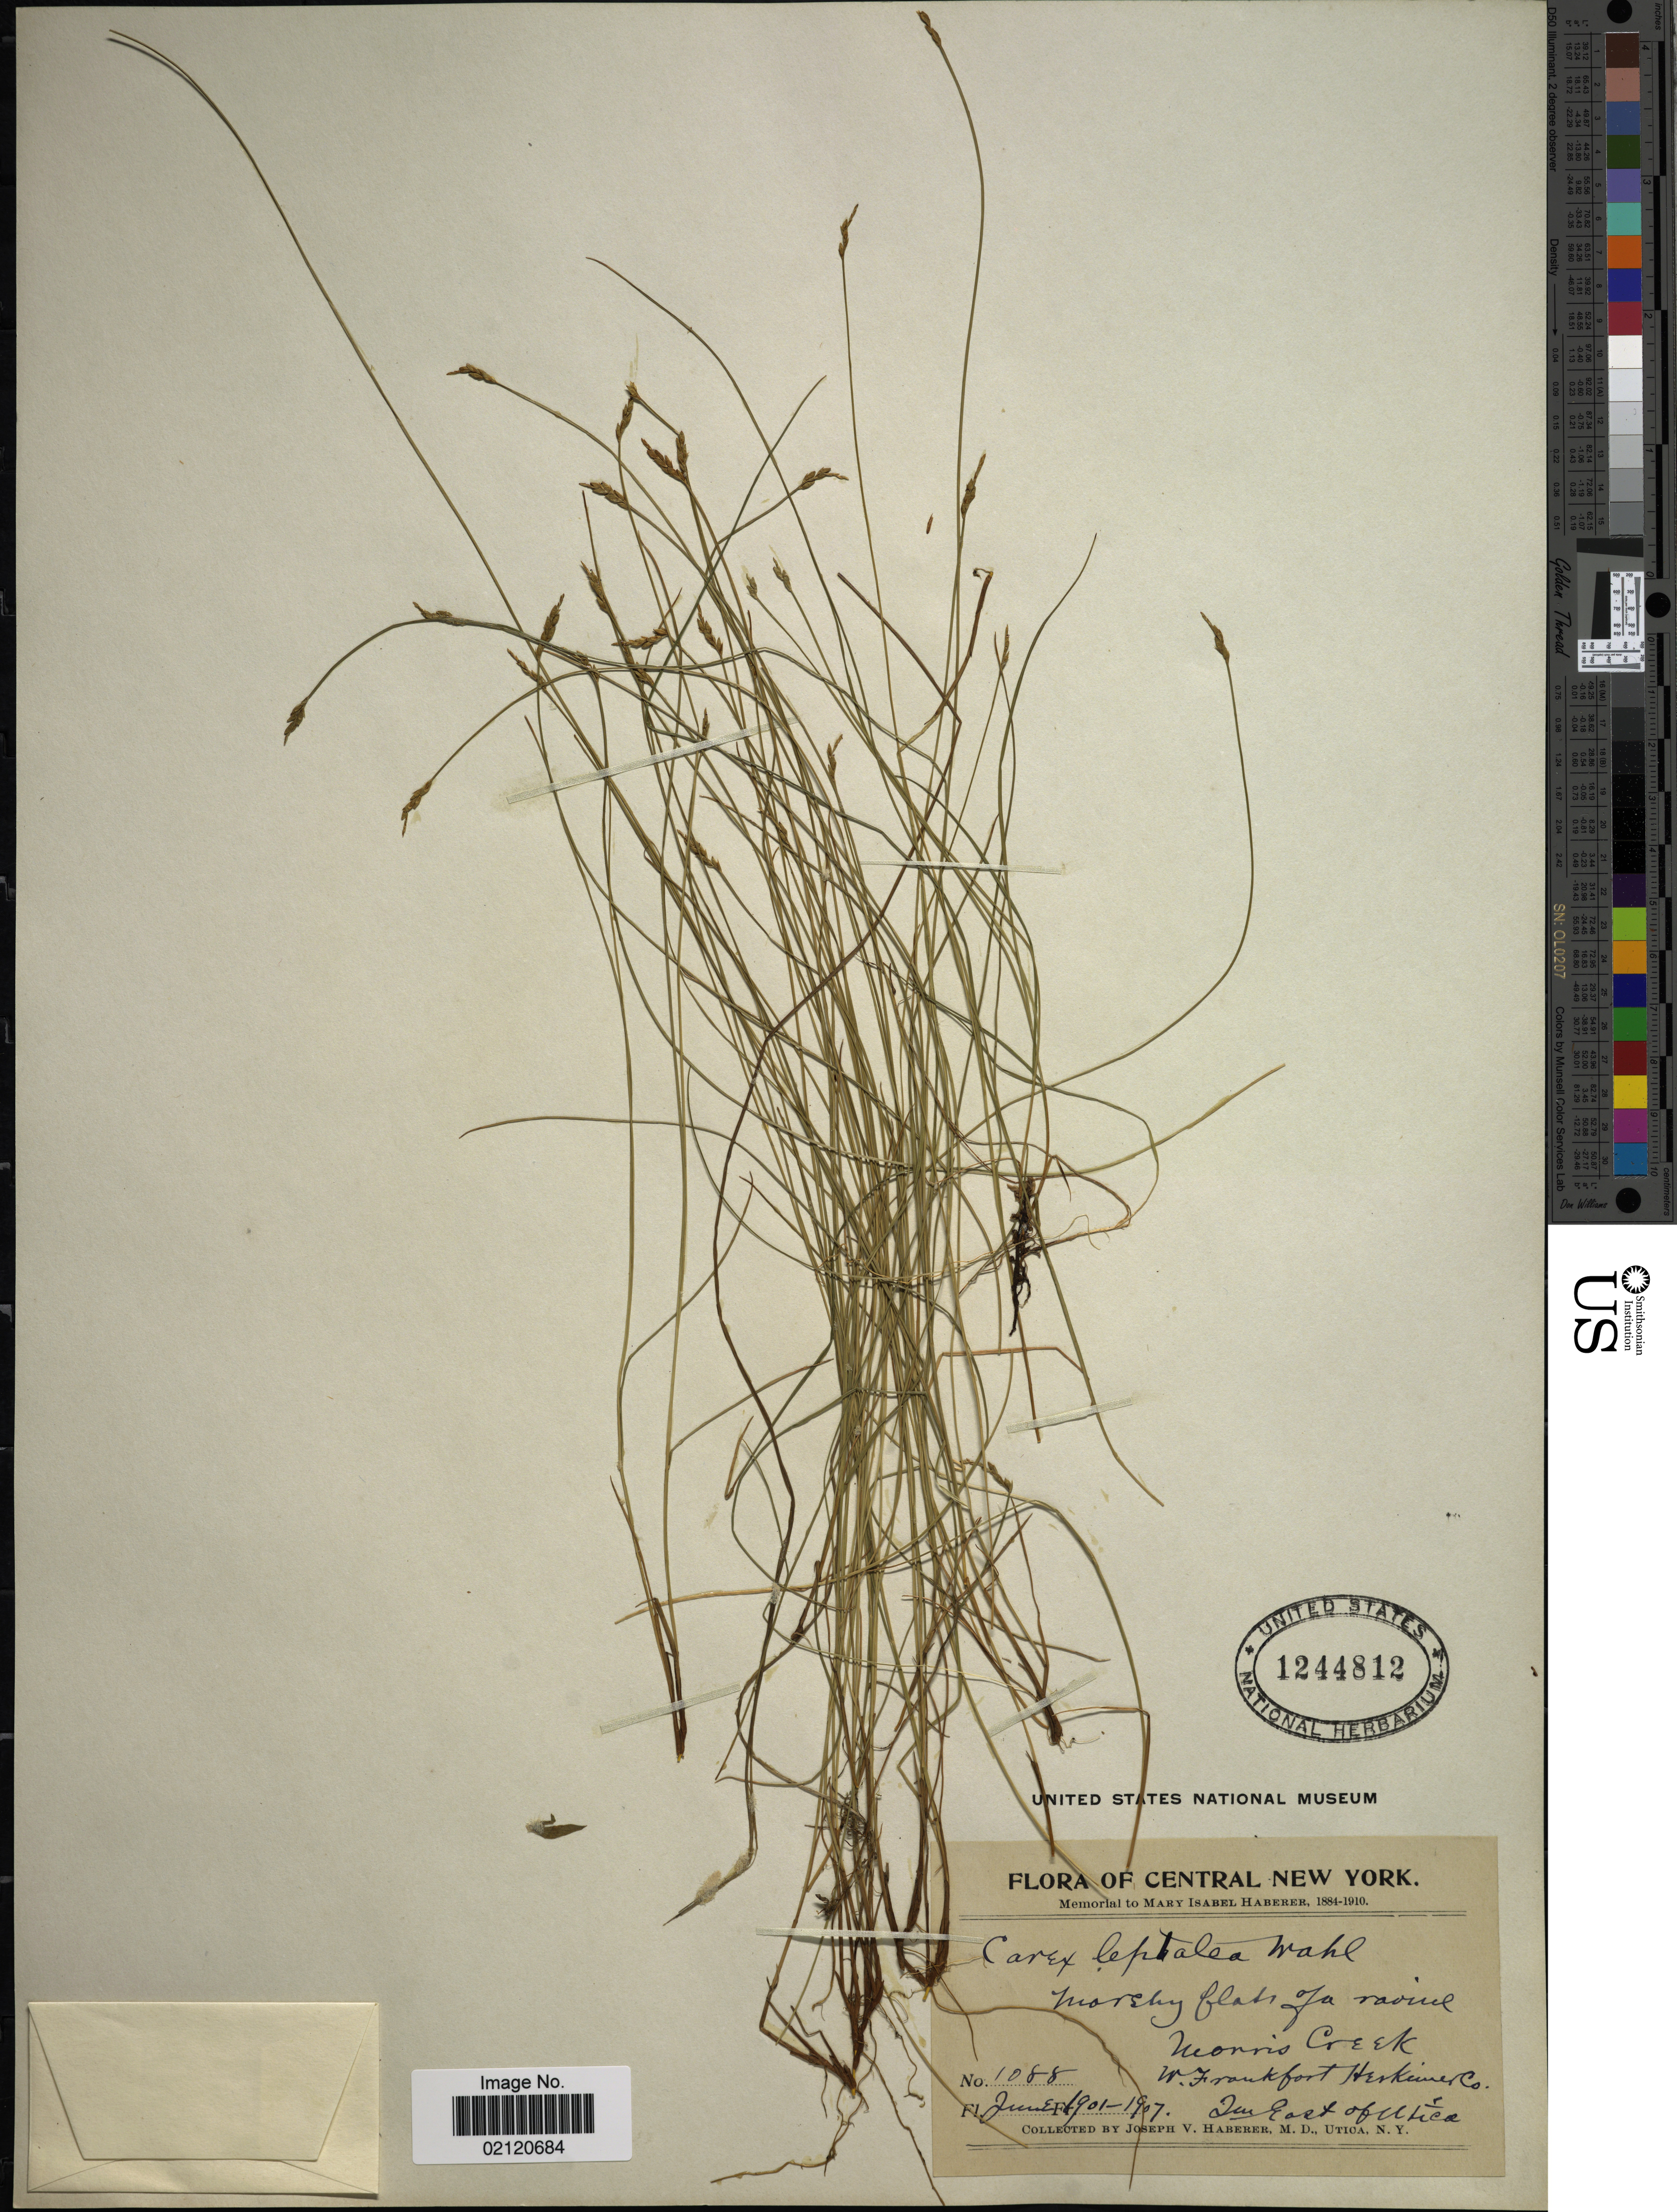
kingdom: Plantae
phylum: Tracheophyta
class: Liliopsida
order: Poales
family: Cyperaceae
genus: Carex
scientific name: Carex leptalea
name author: Wahlenb.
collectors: J. V. Haberer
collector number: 1088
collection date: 1901-06/1907-06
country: United States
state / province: New York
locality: Central New York, Morris Creek, W. Frankfort Herkimer Co.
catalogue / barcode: US 1244812